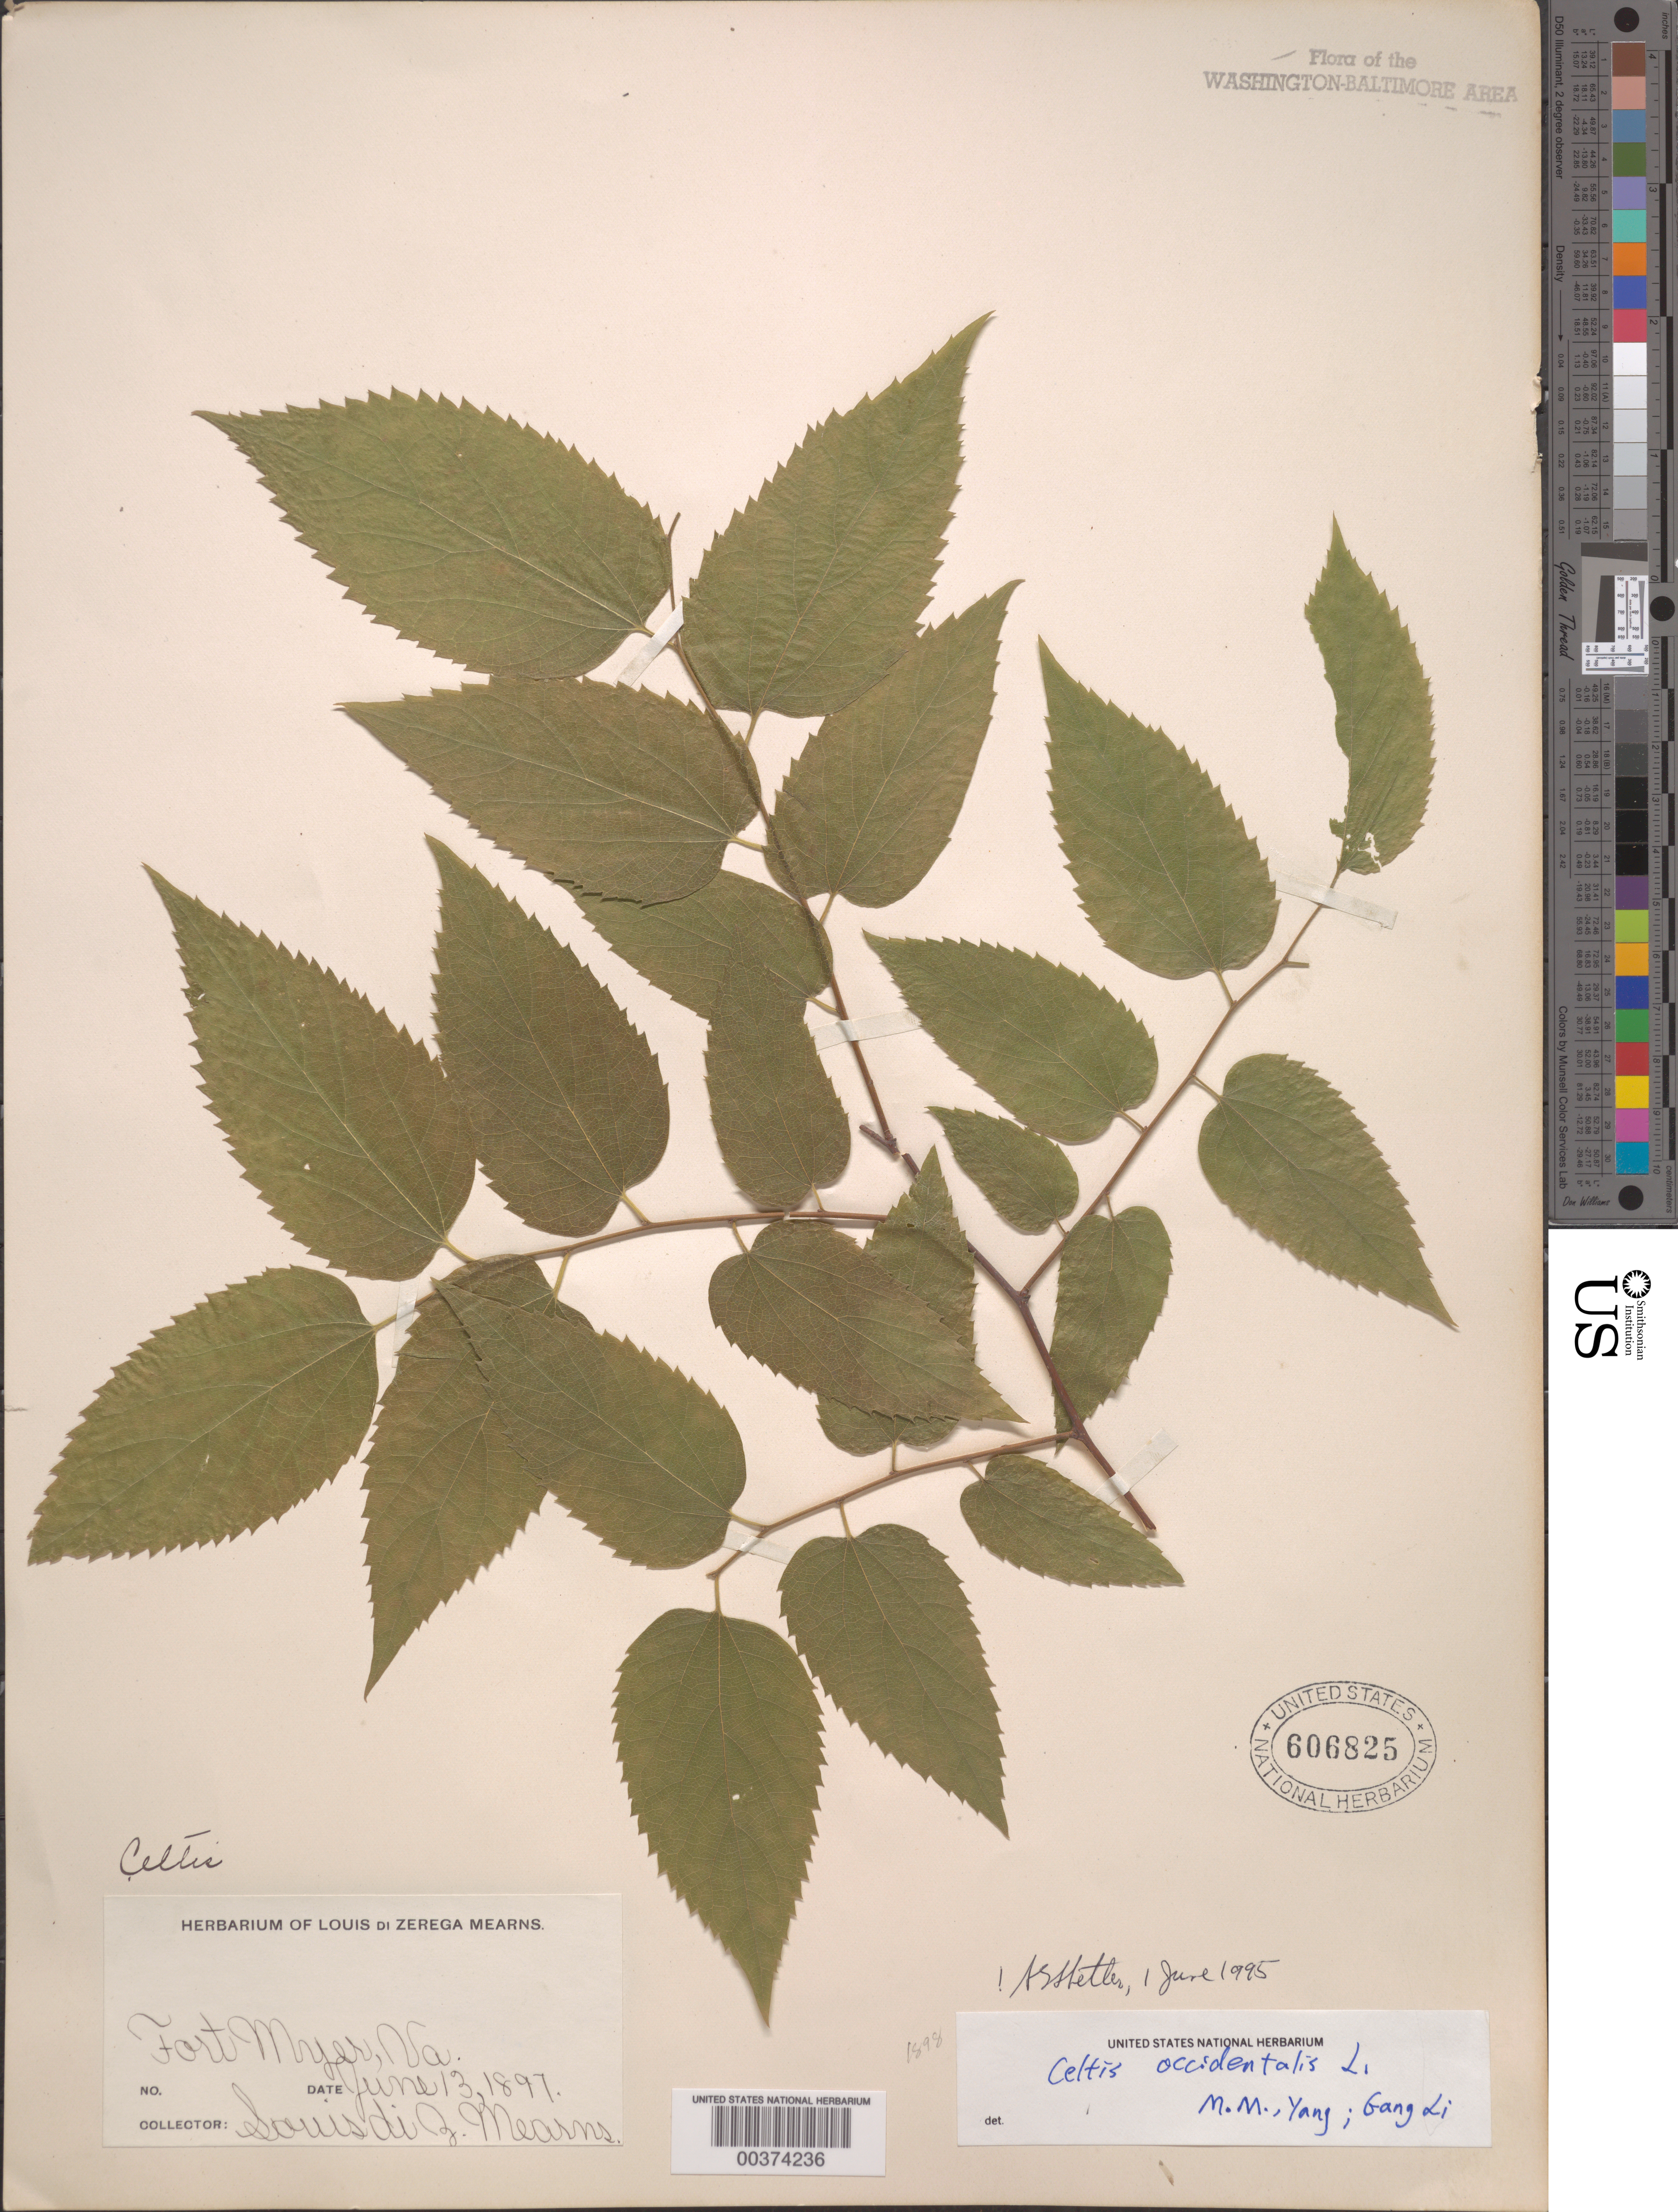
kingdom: Plantae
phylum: Tracheophyta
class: Magnoliopsida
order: Rosales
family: Cannabaceae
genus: Celtis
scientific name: Celtis occidentalis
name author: L.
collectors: L. D. Mearns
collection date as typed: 13 Jun 1897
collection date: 1897-06-13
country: United States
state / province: Virginia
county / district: Arlington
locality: Fort Myers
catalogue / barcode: US 606825